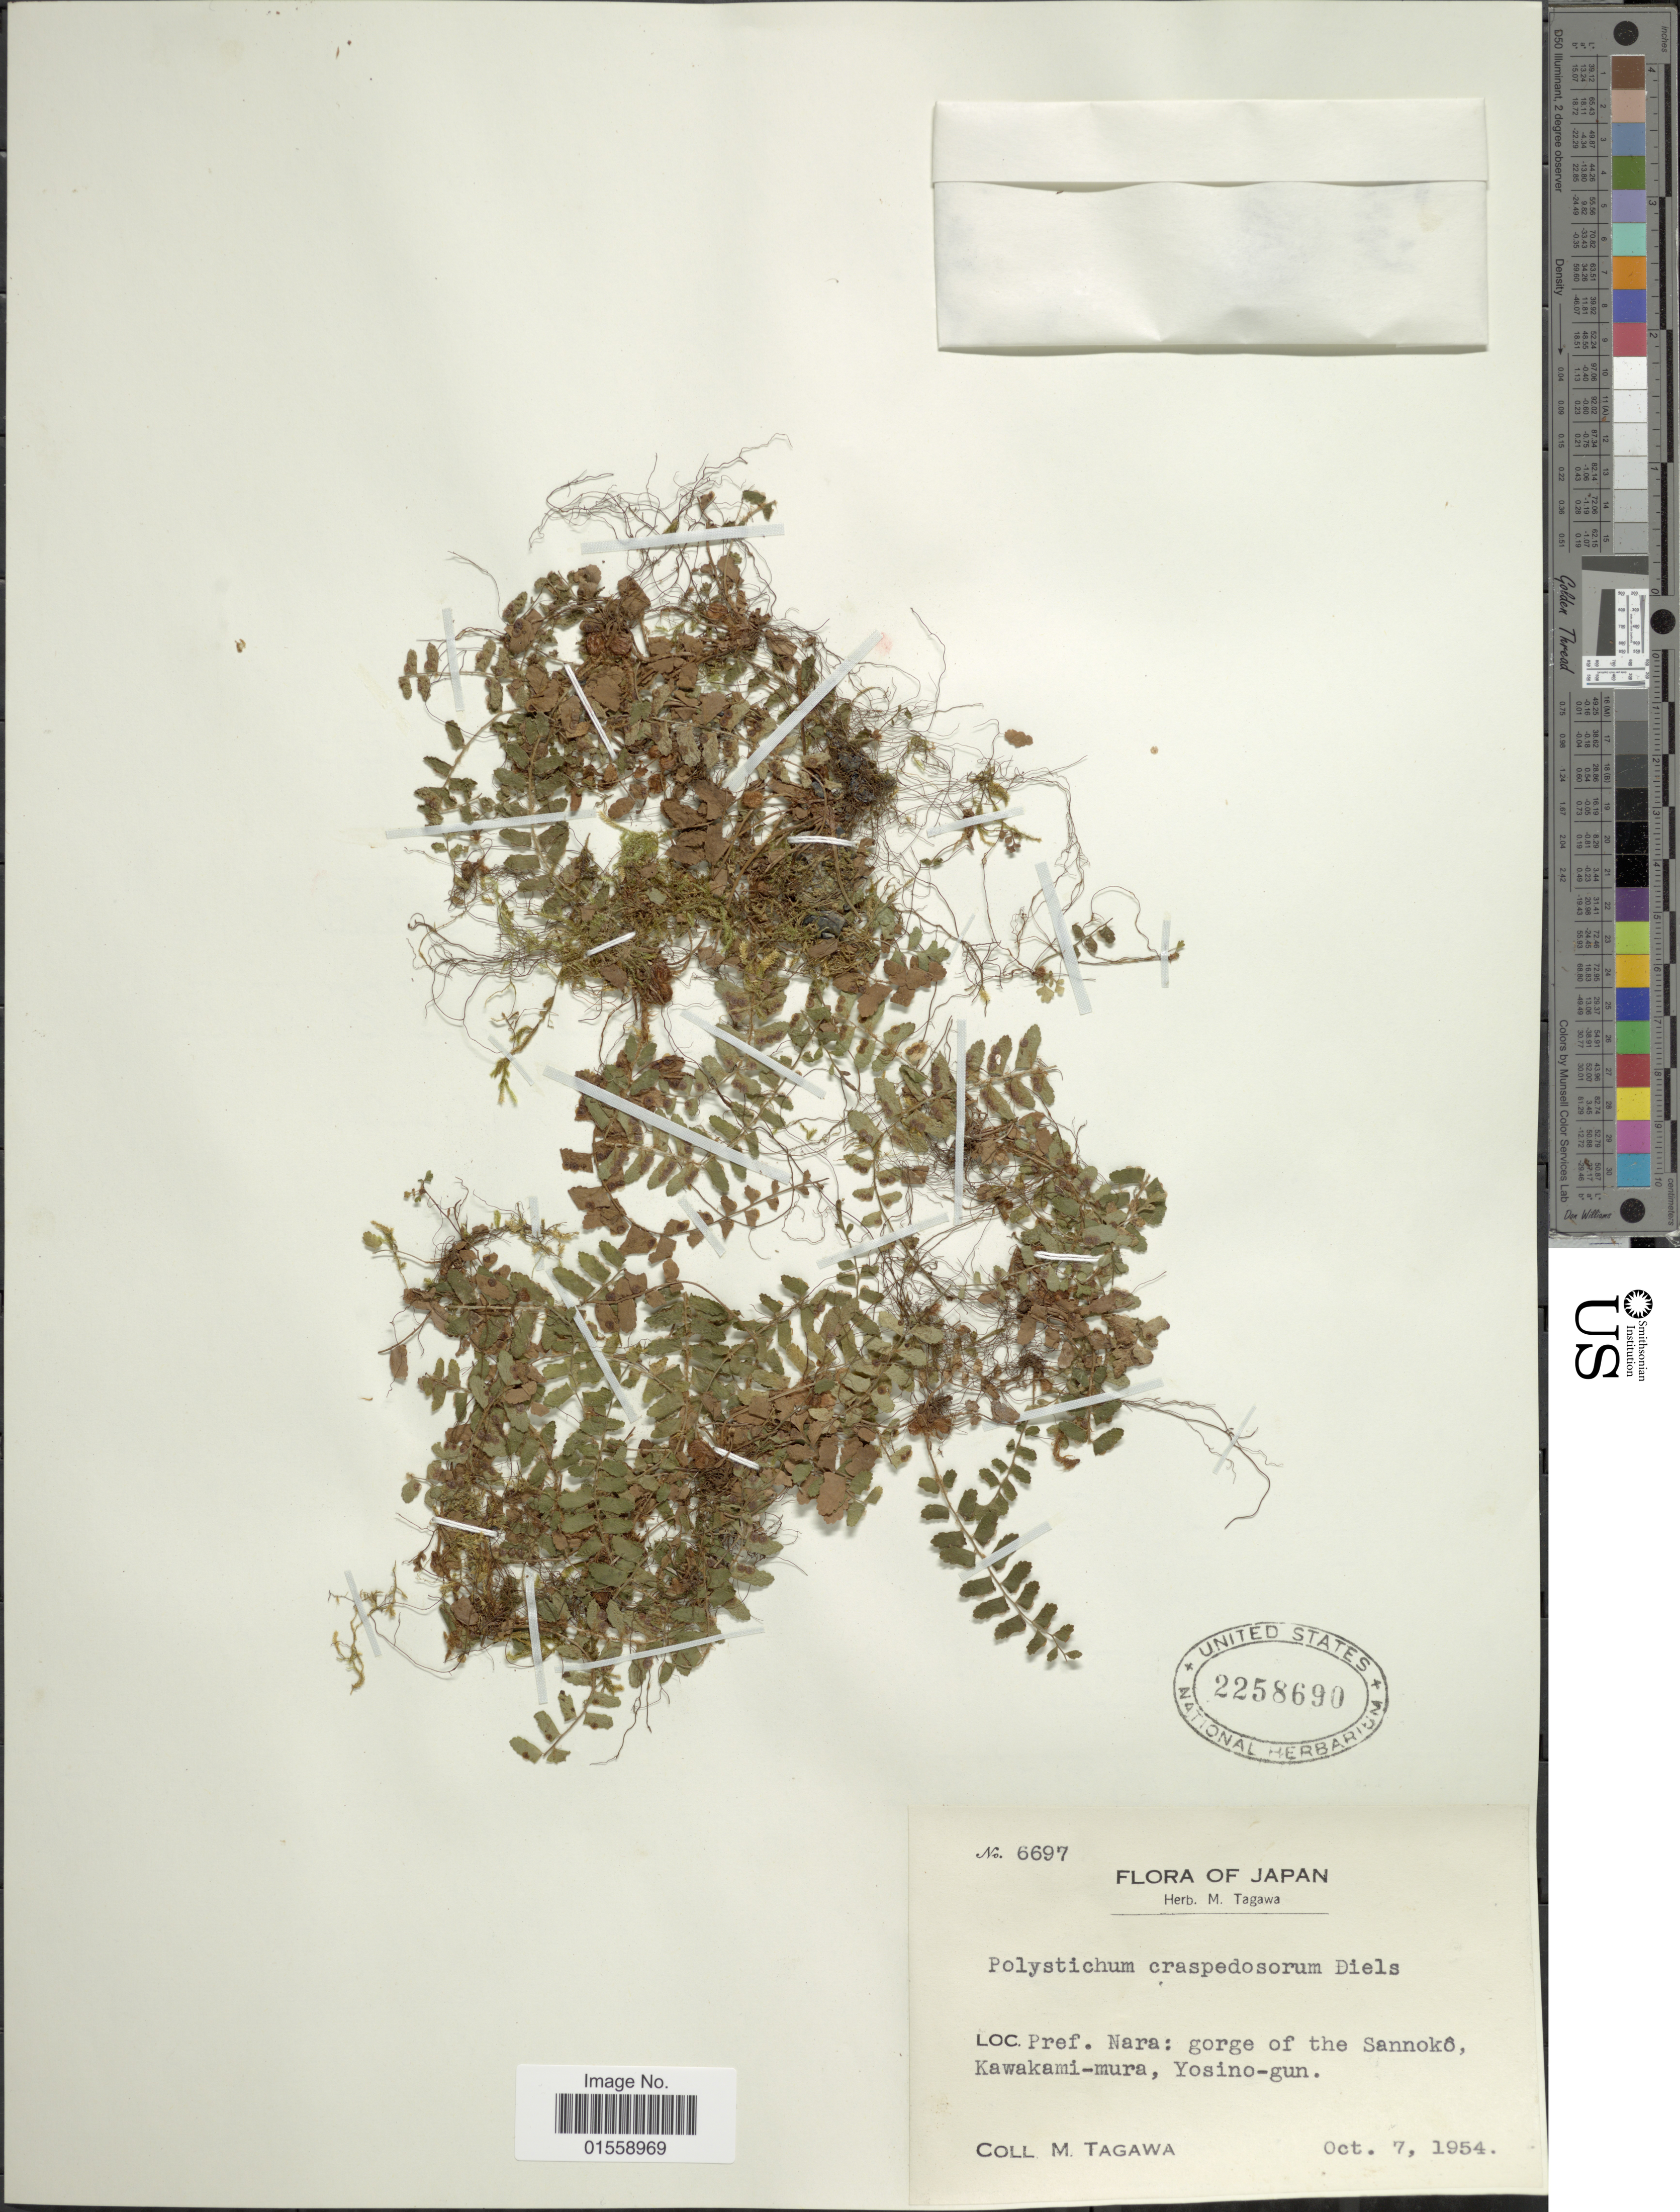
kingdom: Plantae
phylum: Tracheophyta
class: Polypodiopsida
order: Polypodiales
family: Dryopteridaceae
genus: Polystichum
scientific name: Polystichum craspedosorum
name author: (Maxim.) Diels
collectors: M. Tagawa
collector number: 6697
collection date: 1954-10-07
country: Japan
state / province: Nara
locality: Gorge of the Sannoko, Kwakami-mura, Yosino-gun.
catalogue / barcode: US 2258690